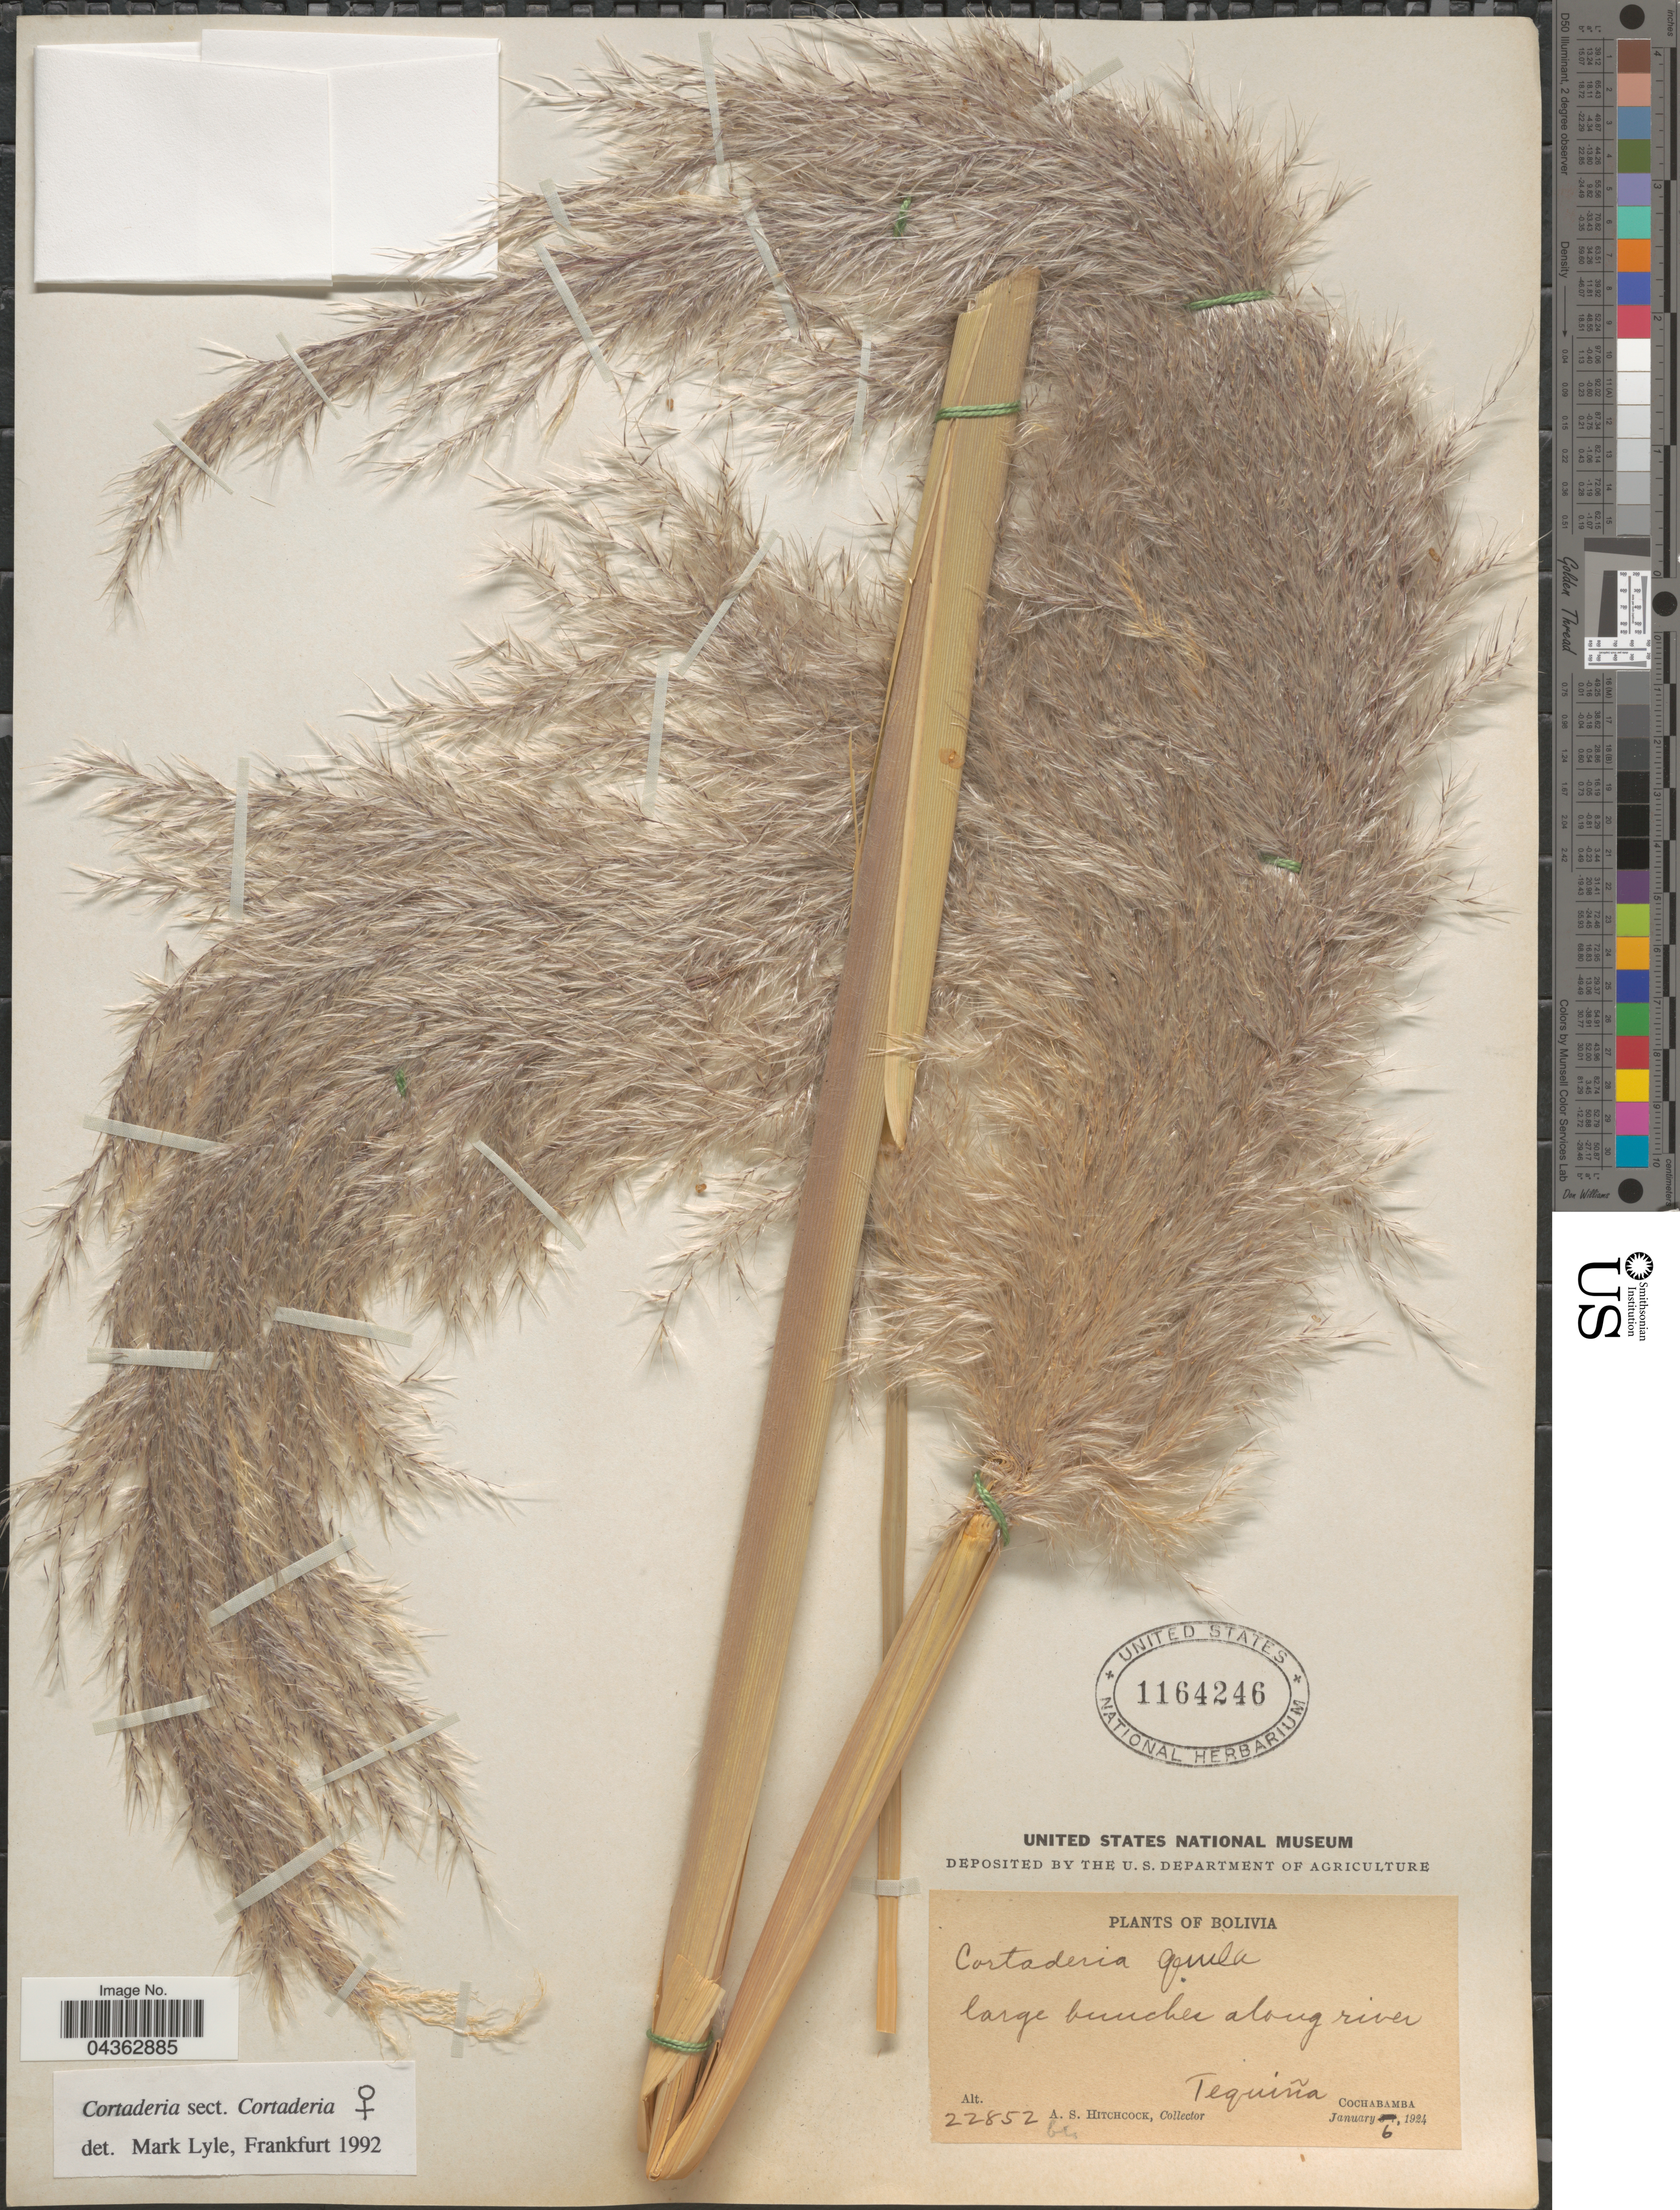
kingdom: Plantae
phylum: Tracheophyta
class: Liliopsida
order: Poales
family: Poaceae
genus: Cortaderia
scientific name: Cortaderia speciosa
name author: (Nees) Stapf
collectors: A. S. Hitchcock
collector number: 22852bis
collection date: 1924-01-06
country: Bolivia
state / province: Cochabamba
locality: Tequiña.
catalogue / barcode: US 1164246